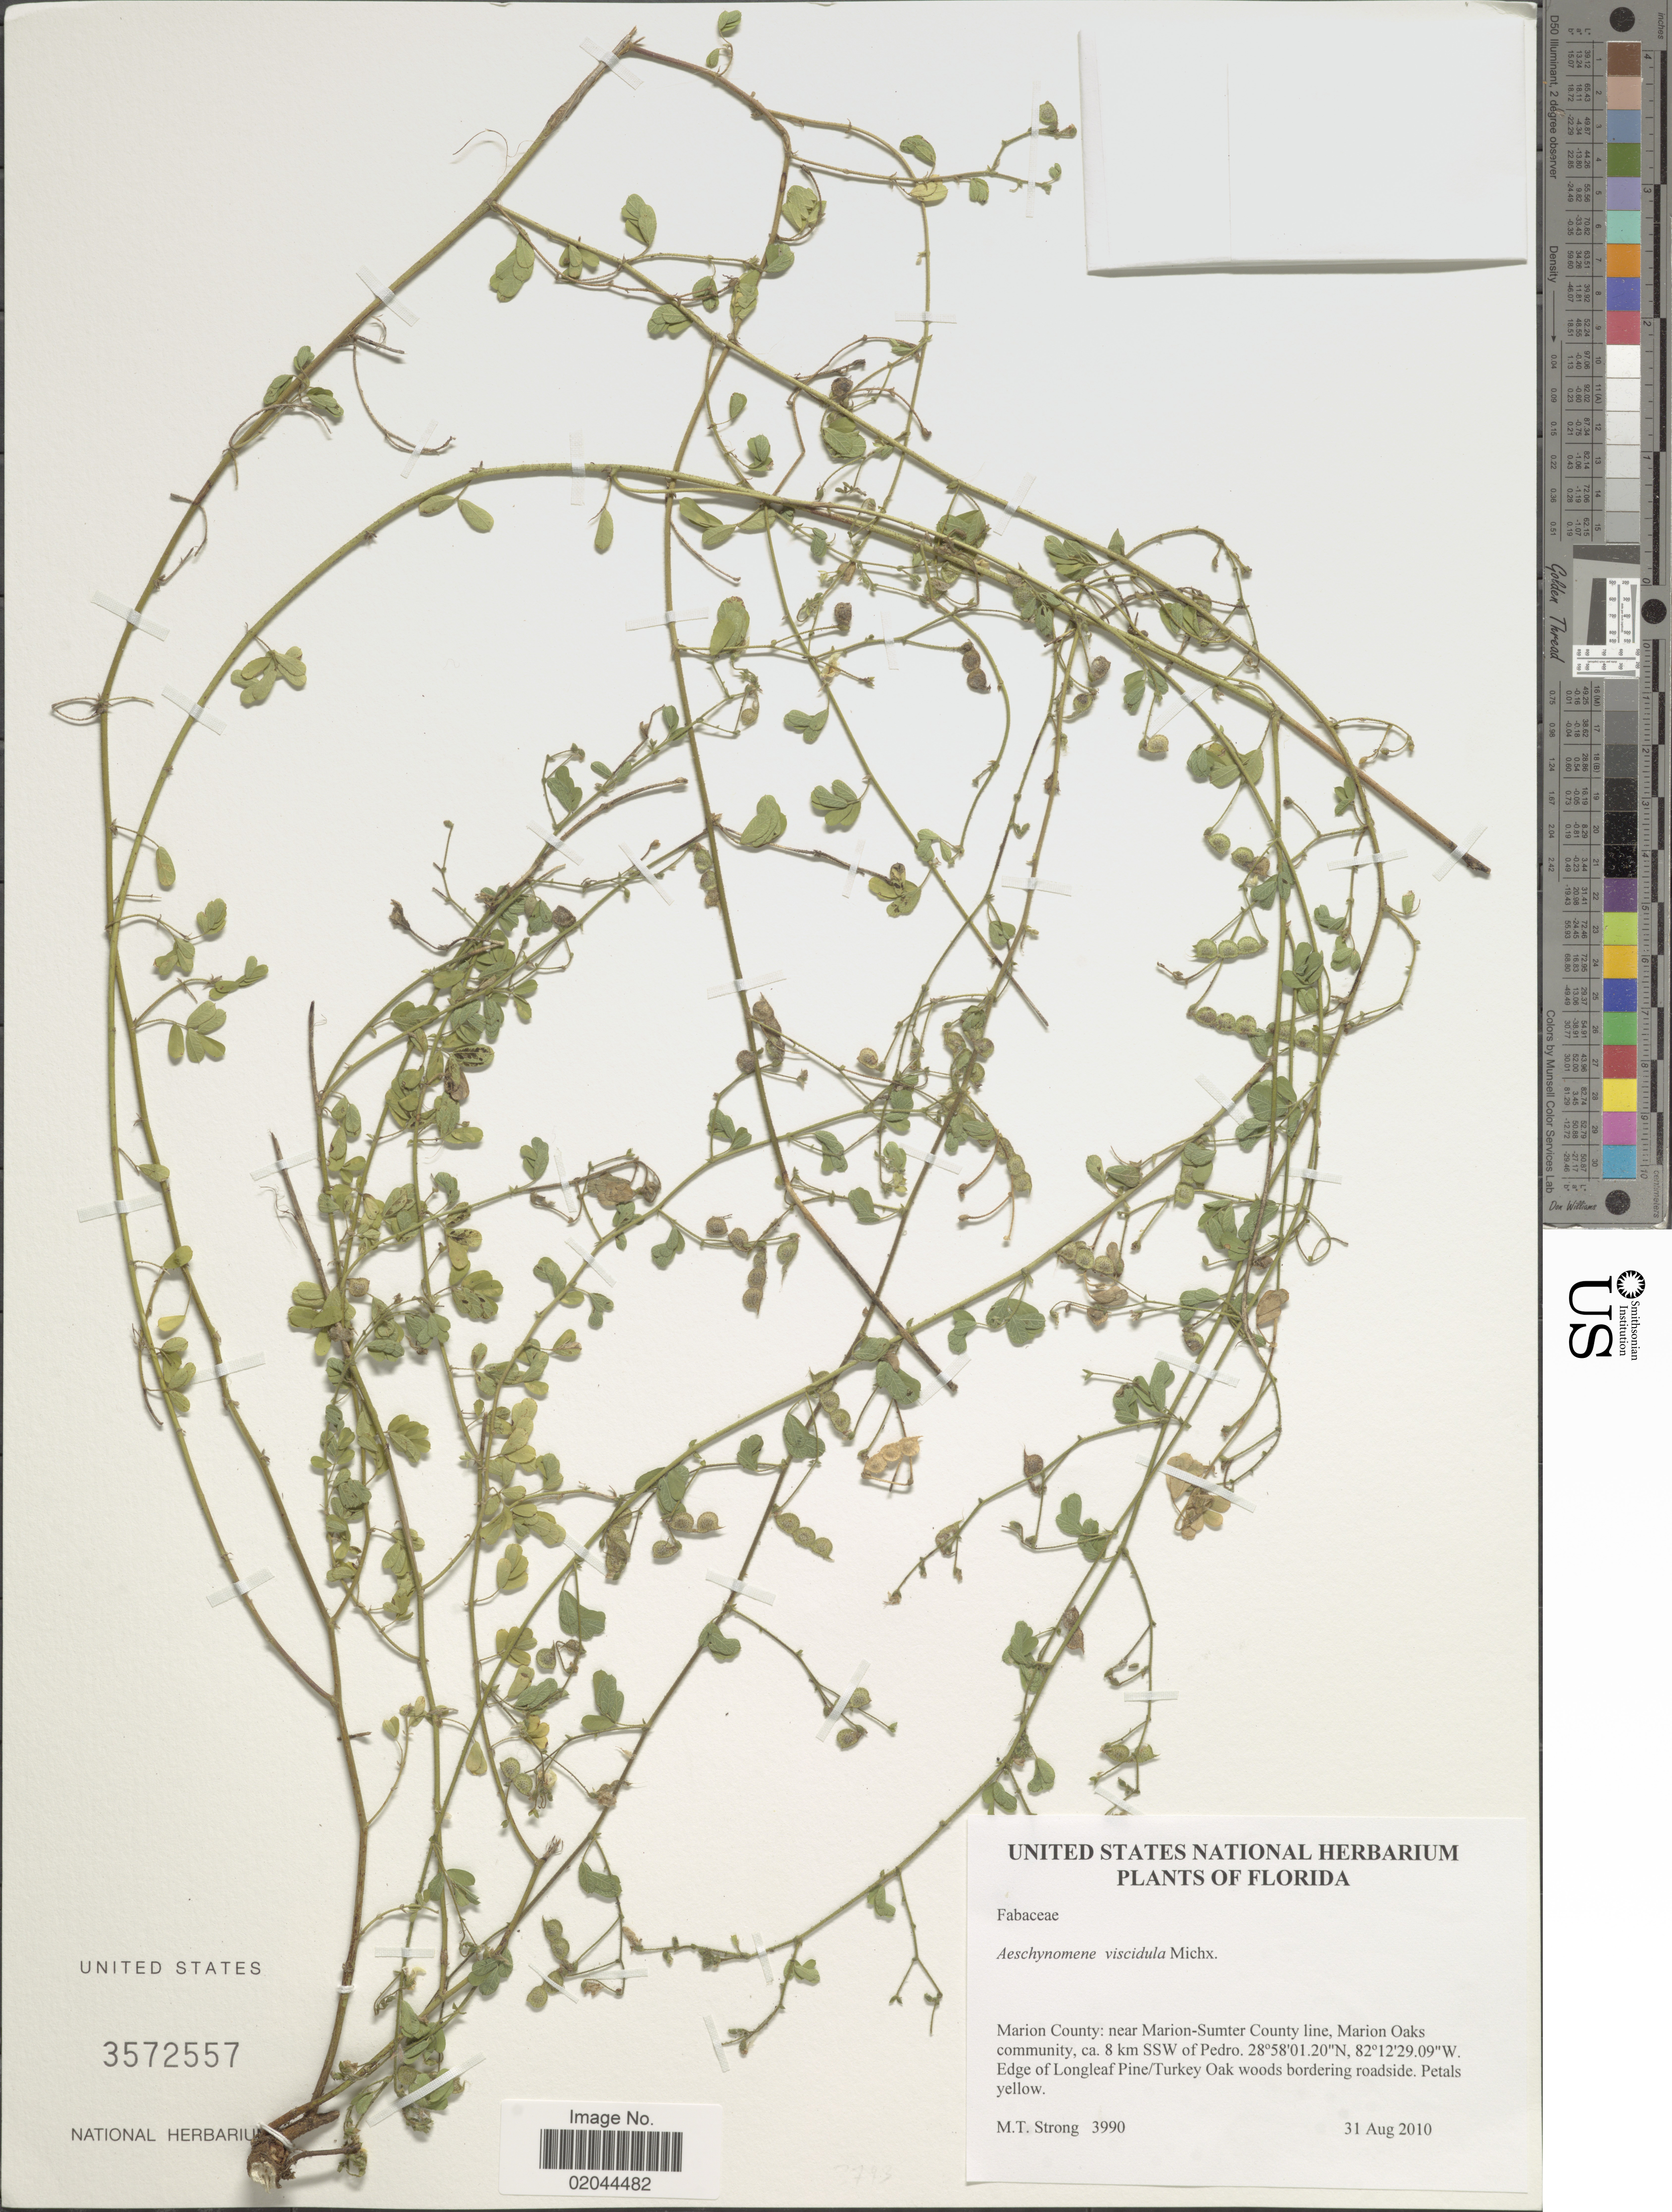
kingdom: Plantae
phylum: Tracheophyta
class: Magnoliopsida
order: Fabales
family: Fabaceae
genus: Aeschynomene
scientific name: Aeschynomene viscidula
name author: Michx.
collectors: M. T. Strong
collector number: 3990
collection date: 2010-08-31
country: United States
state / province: Florida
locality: Marion County: near Marion-Sumter County line, Marison Oaks community, ca. 8 km SSW of Pedro, edge of Longleaf Pine/ Turekey Oak woods bordering roadside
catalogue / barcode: US 3572557